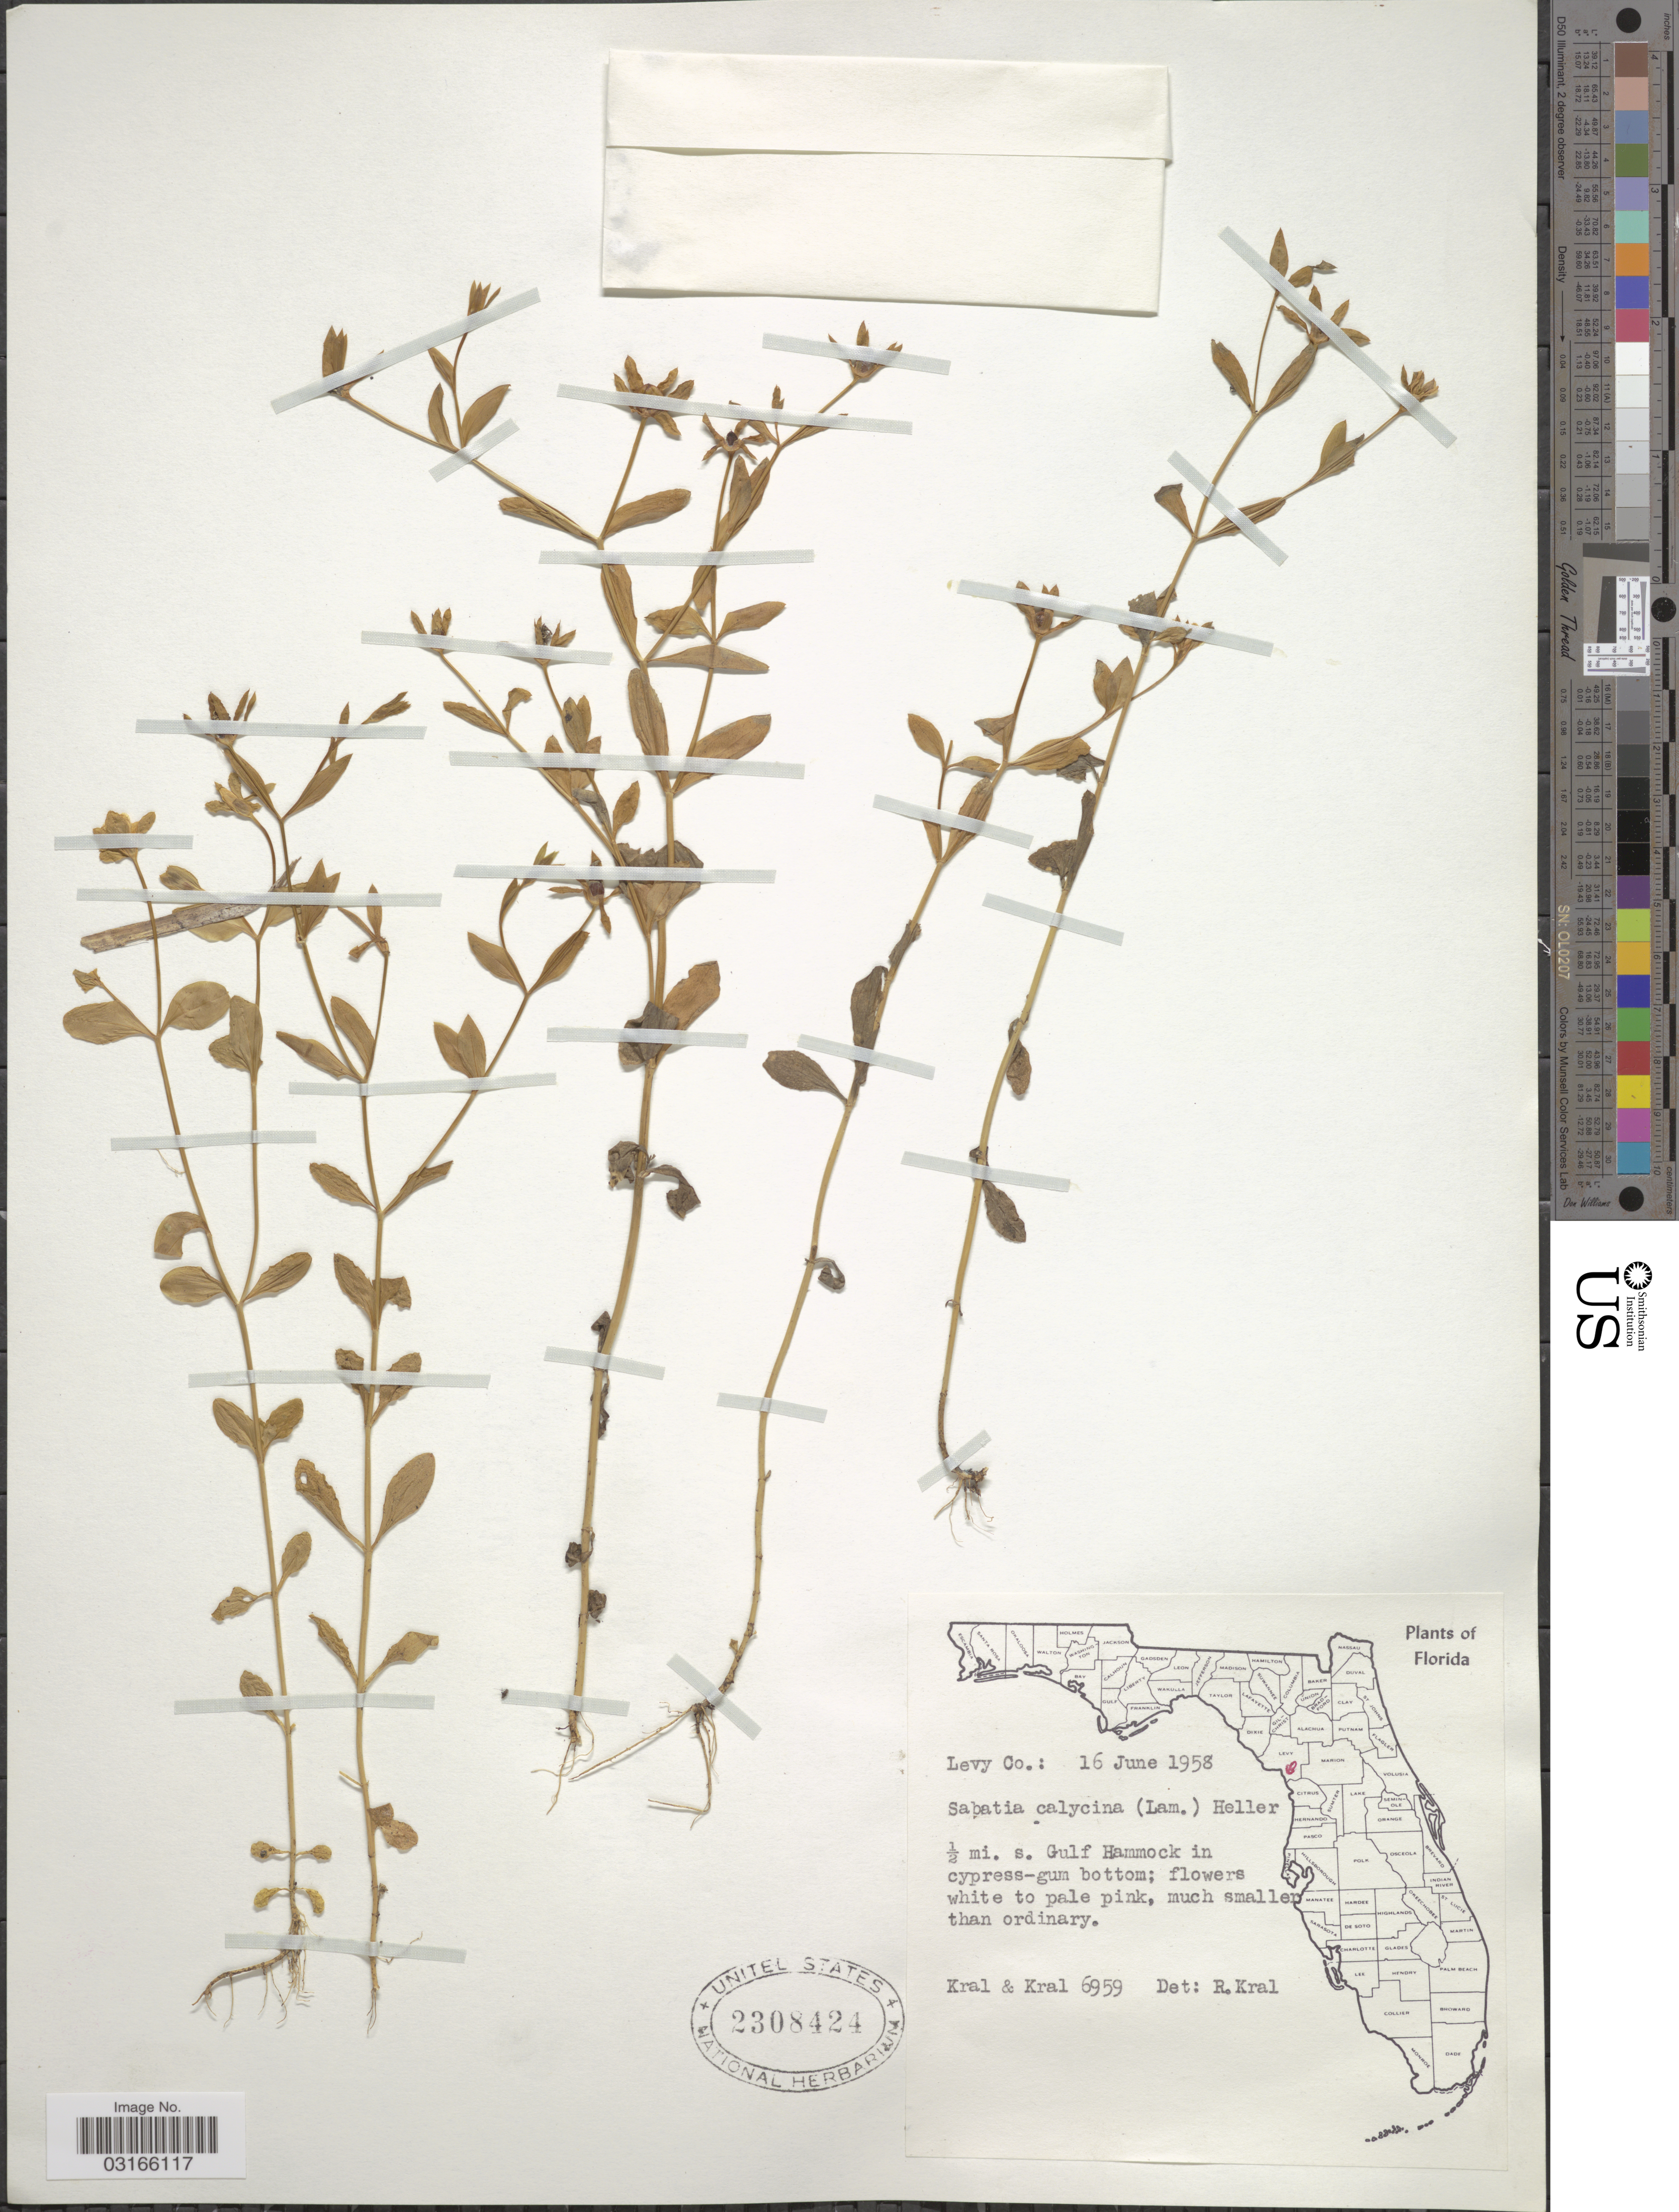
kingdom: Plantae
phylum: Tracheophyta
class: Magnoliopsida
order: Gentianales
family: Gentianaceae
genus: Sabatia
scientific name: Sabatia calycina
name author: (Lam.) A. Heller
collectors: -- Kral & -- Kral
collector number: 6959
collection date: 1958-06-16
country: United States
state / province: Florida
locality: Levy Co.: ½ mi. s. Gulf Hammock in cypress-gum bottom.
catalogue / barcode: US 2308424